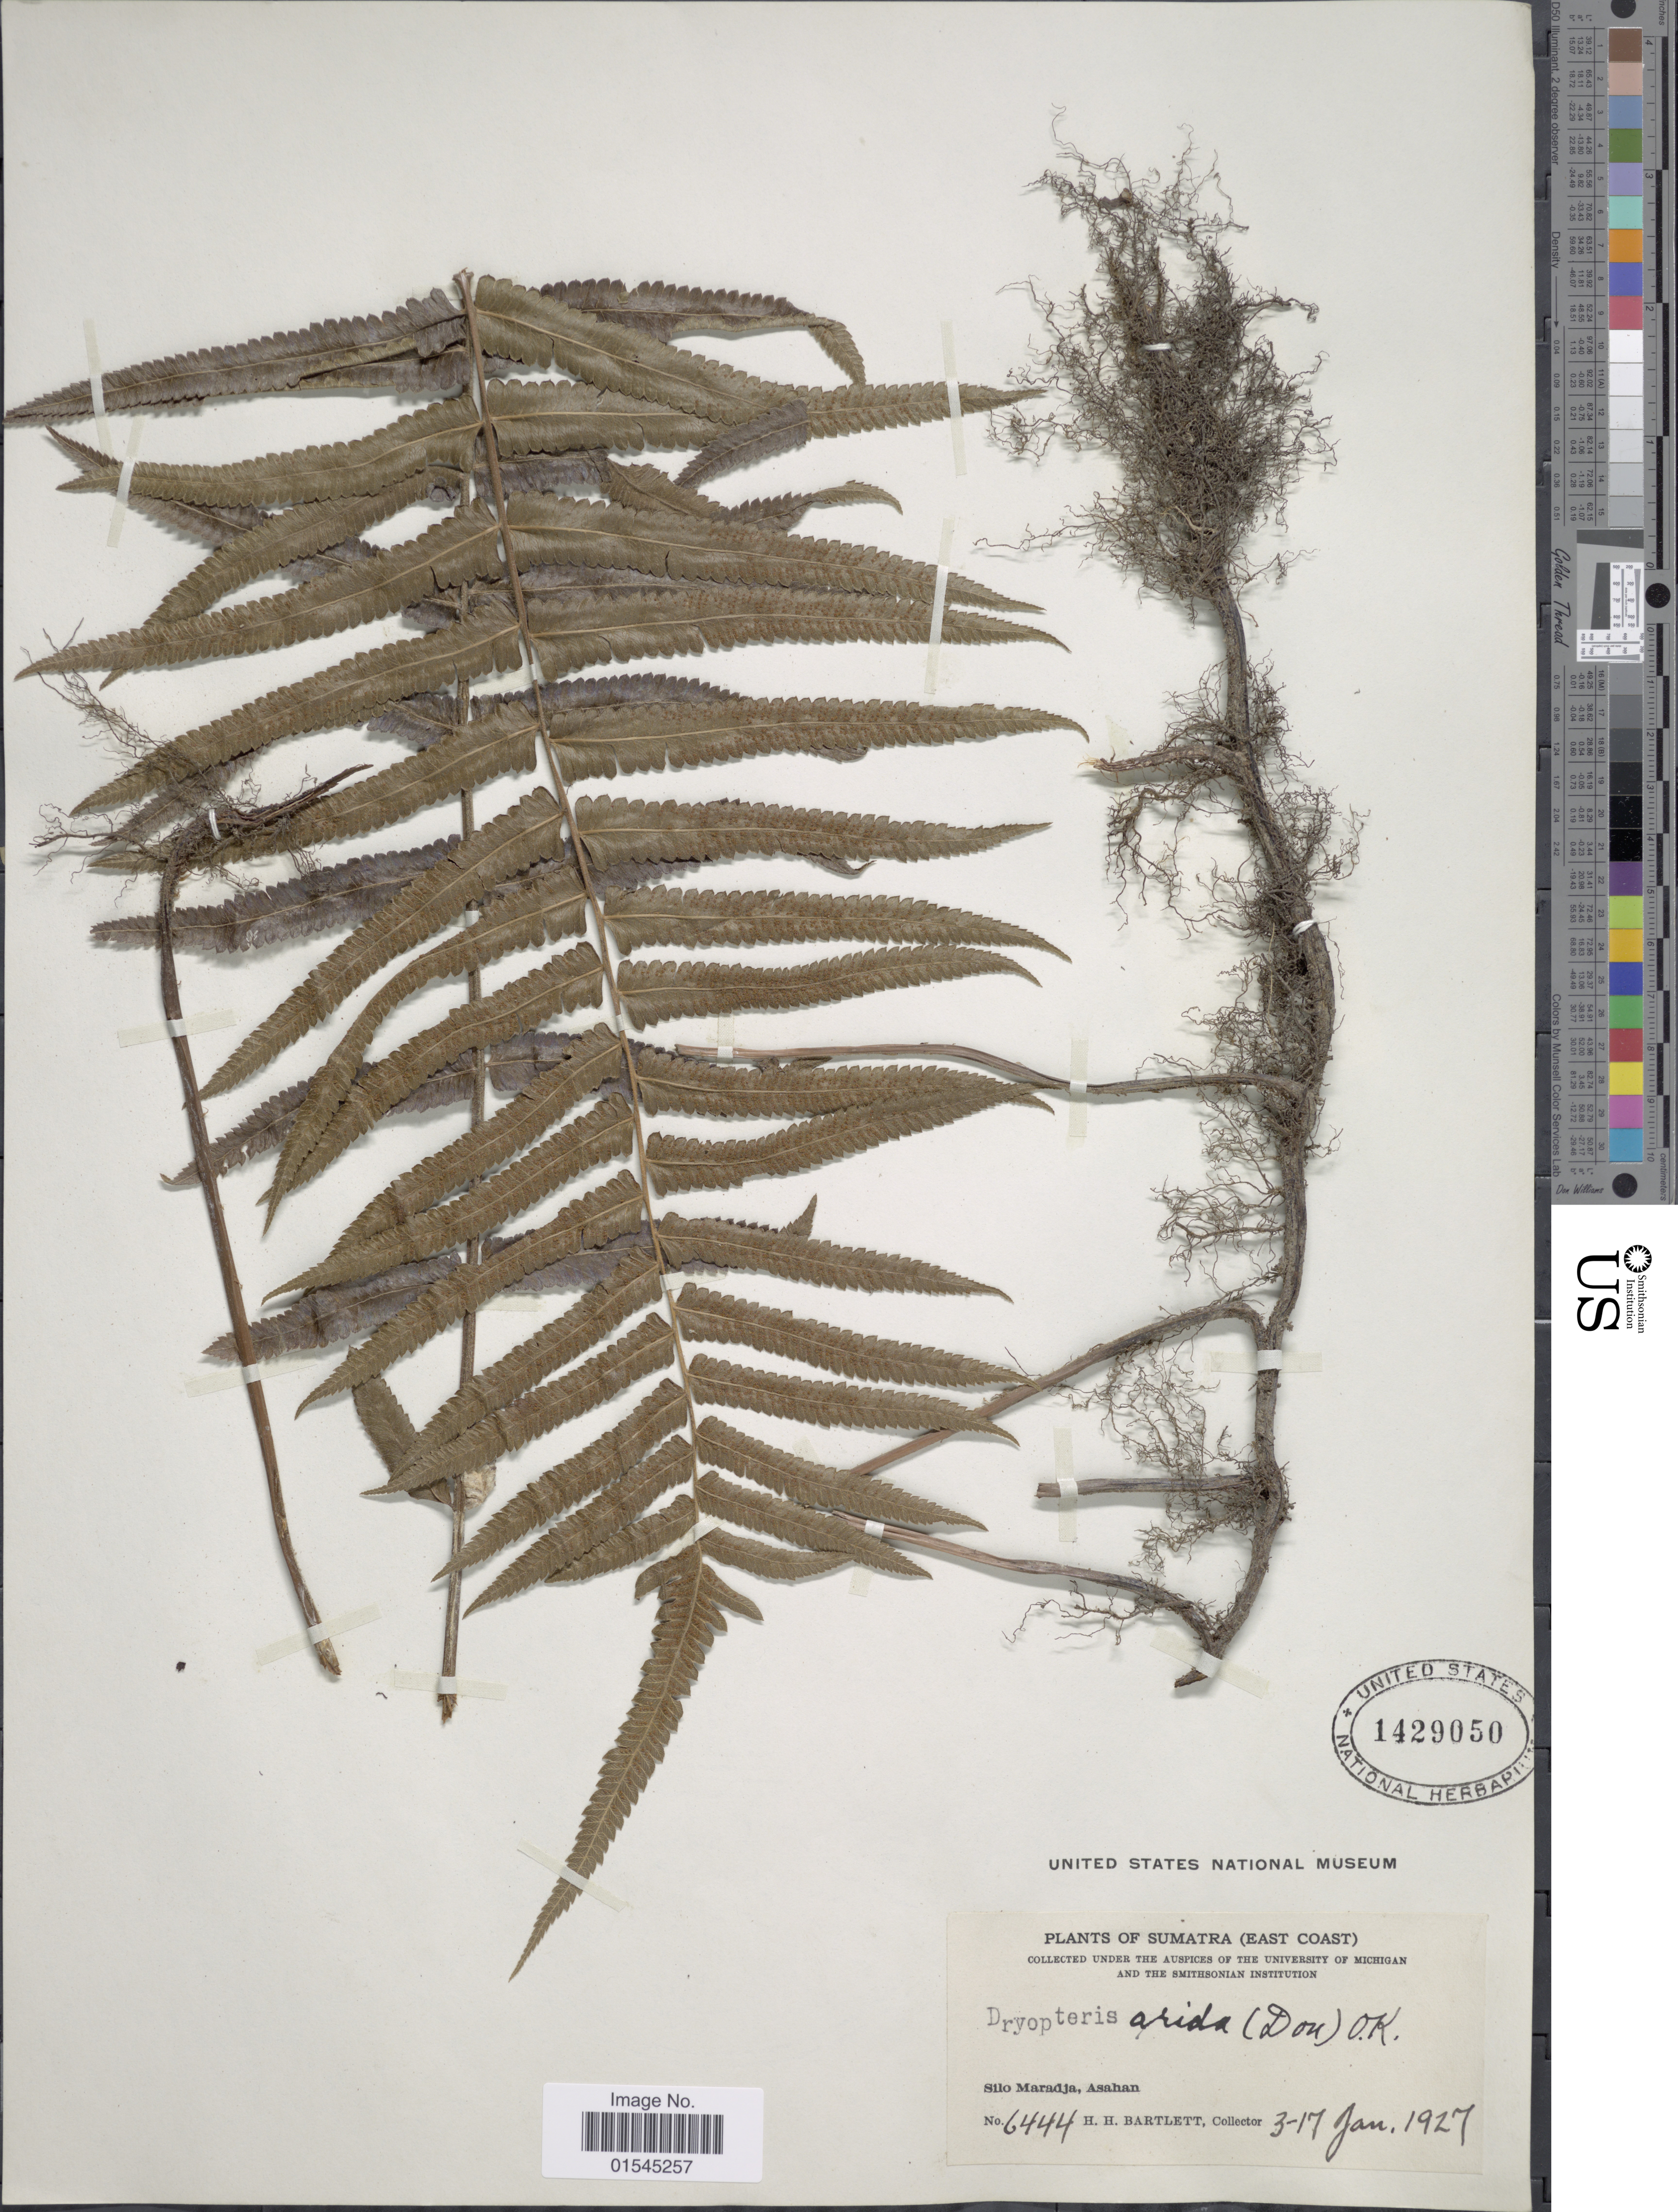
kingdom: Plantae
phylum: Tracheophyta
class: Polypodiopsida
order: Polypodiales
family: Thelypteridaceae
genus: Sphaerostephanos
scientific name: Sphaerostephanos unitus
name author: (L.) Holttum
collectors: H. H. Bartlett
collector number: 6444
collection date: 1927-01-03/1927-01-17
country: Indonesia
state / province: Sumatra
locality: Sumatra (East Coast). Silo Maradja, Asahan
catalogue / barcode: US 1429050